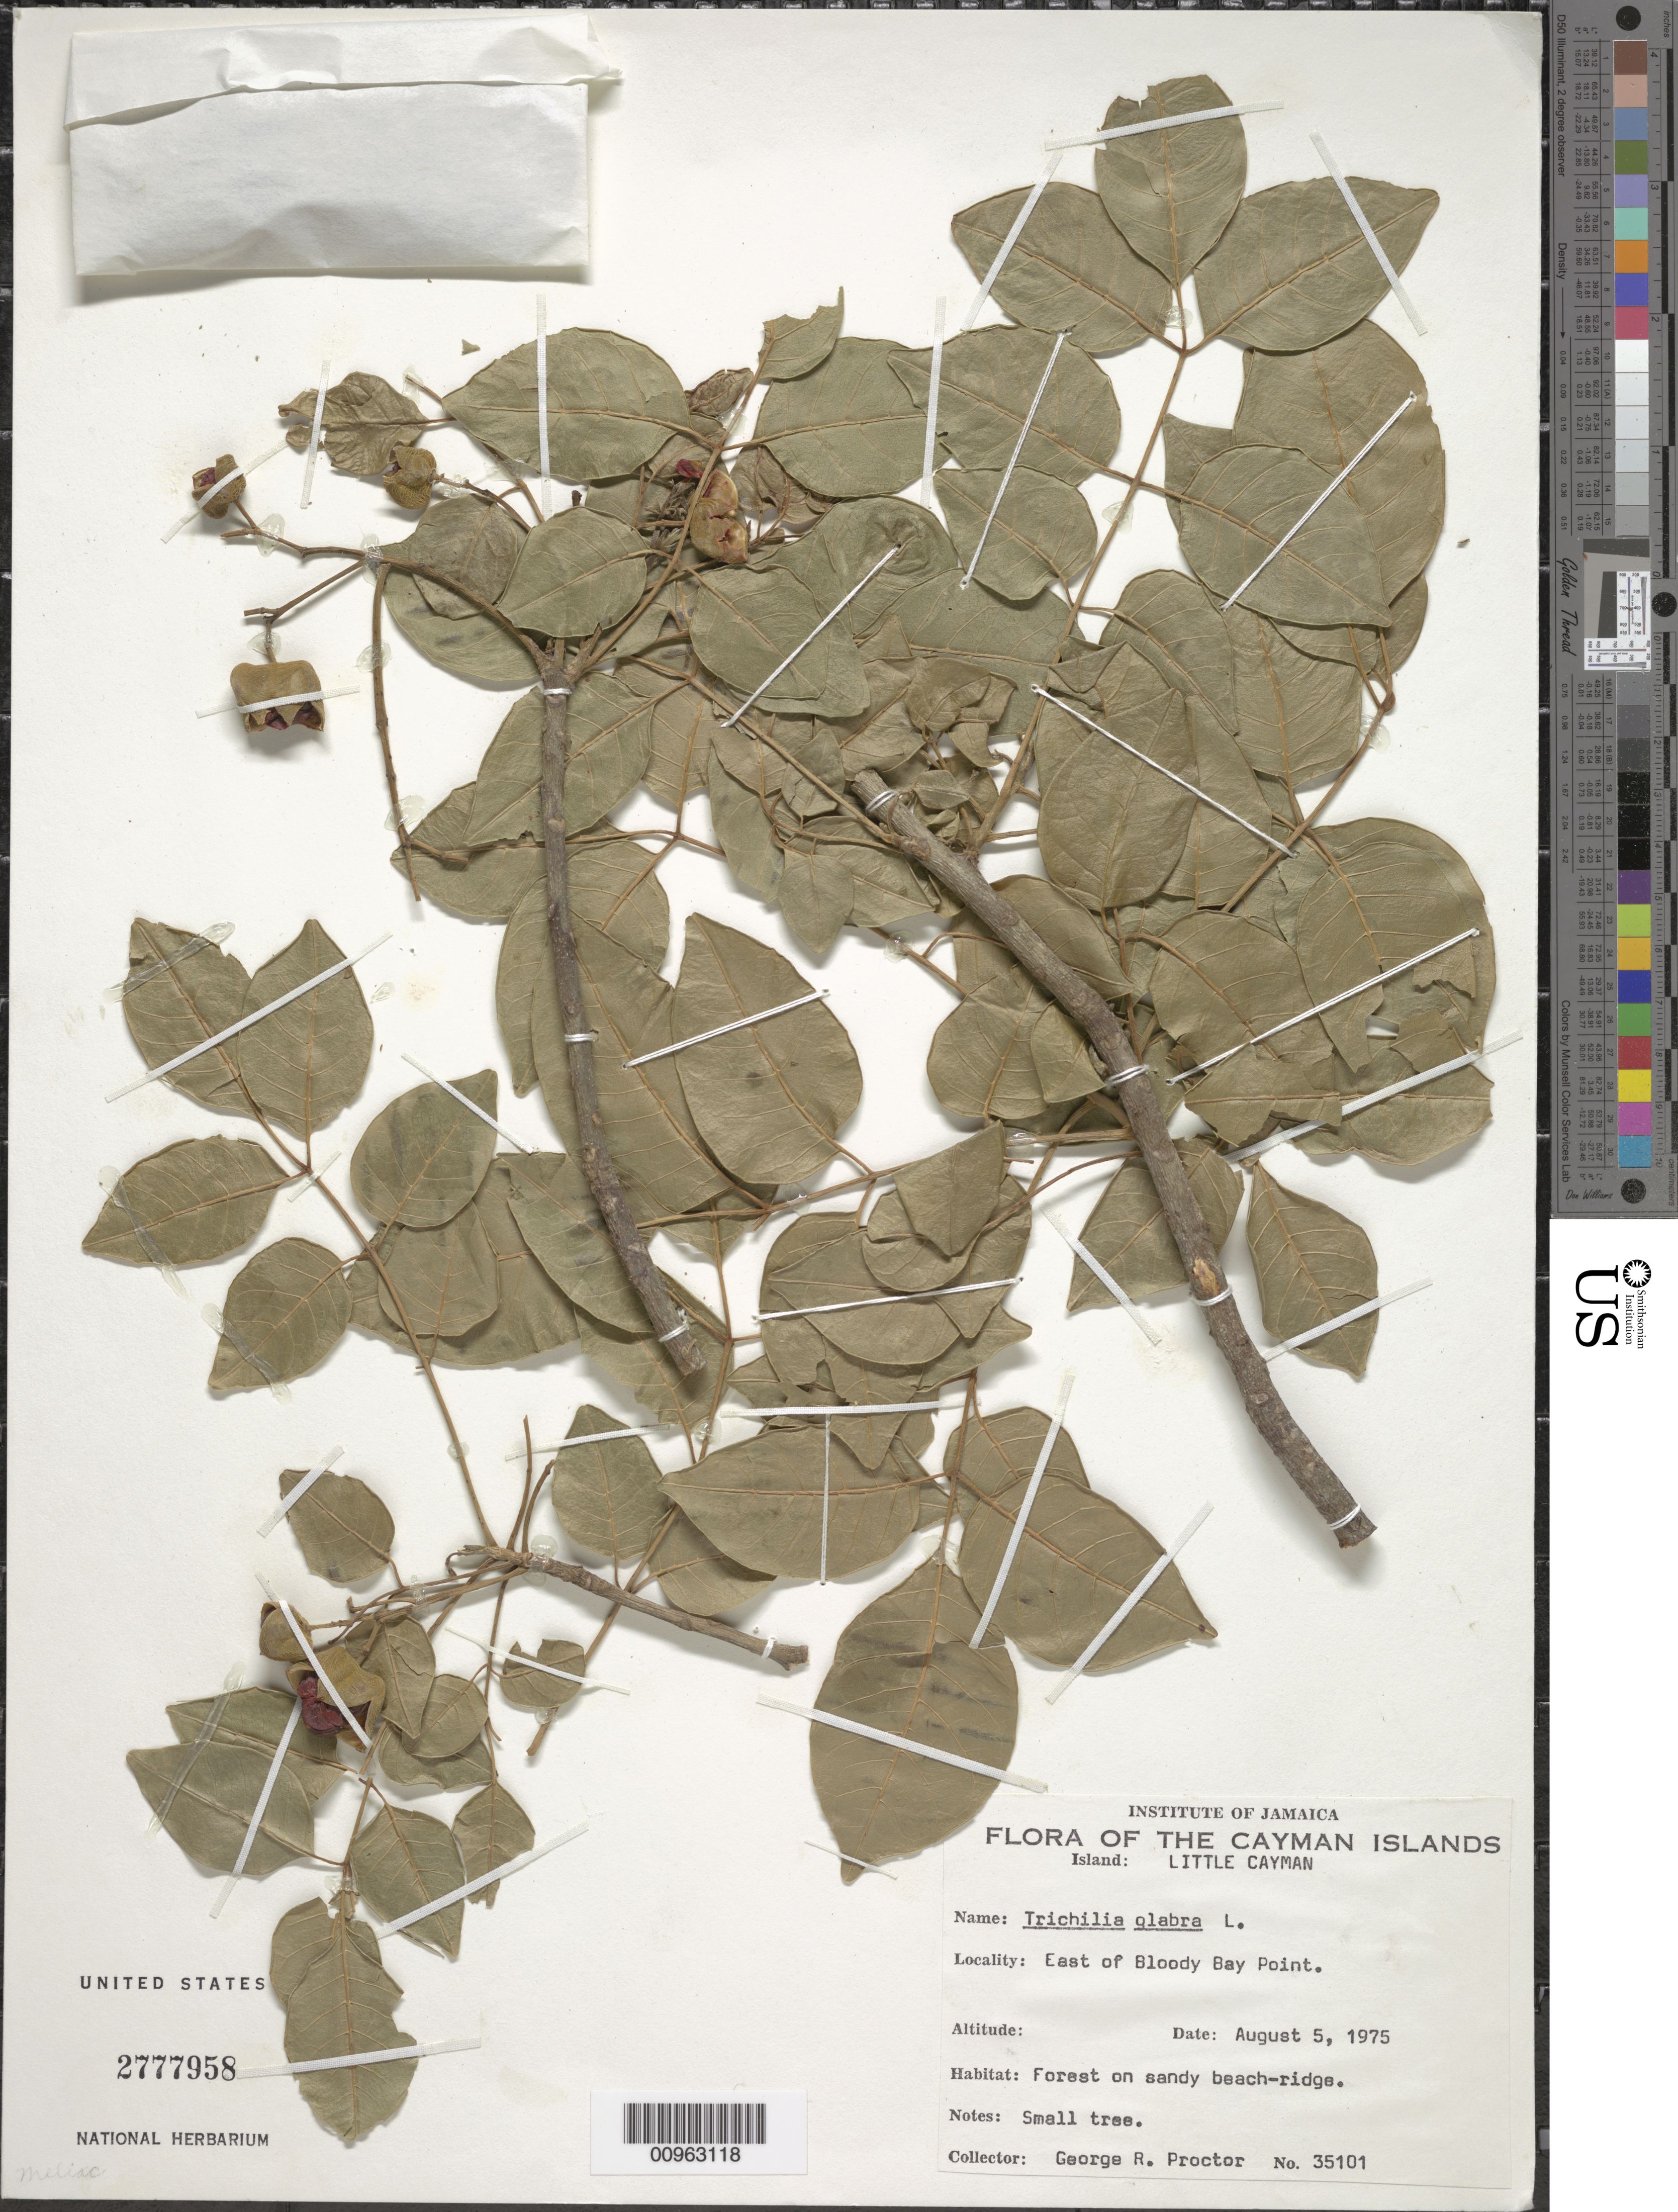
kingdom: Plantae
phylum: Tracheophyta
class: Magnoliopsida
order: Sapindales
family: Meliaceae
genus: Trichilia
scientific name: Trichilia glabra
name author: L.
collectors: G. R. Proctor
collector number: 35101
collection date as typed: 05 Aug 1975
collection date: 1975-08-05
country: Cayman Islands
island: Little Cayman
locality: East of Bloody Bay Point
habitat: Forest on sandy beach-ridge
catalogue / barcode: US 2777958